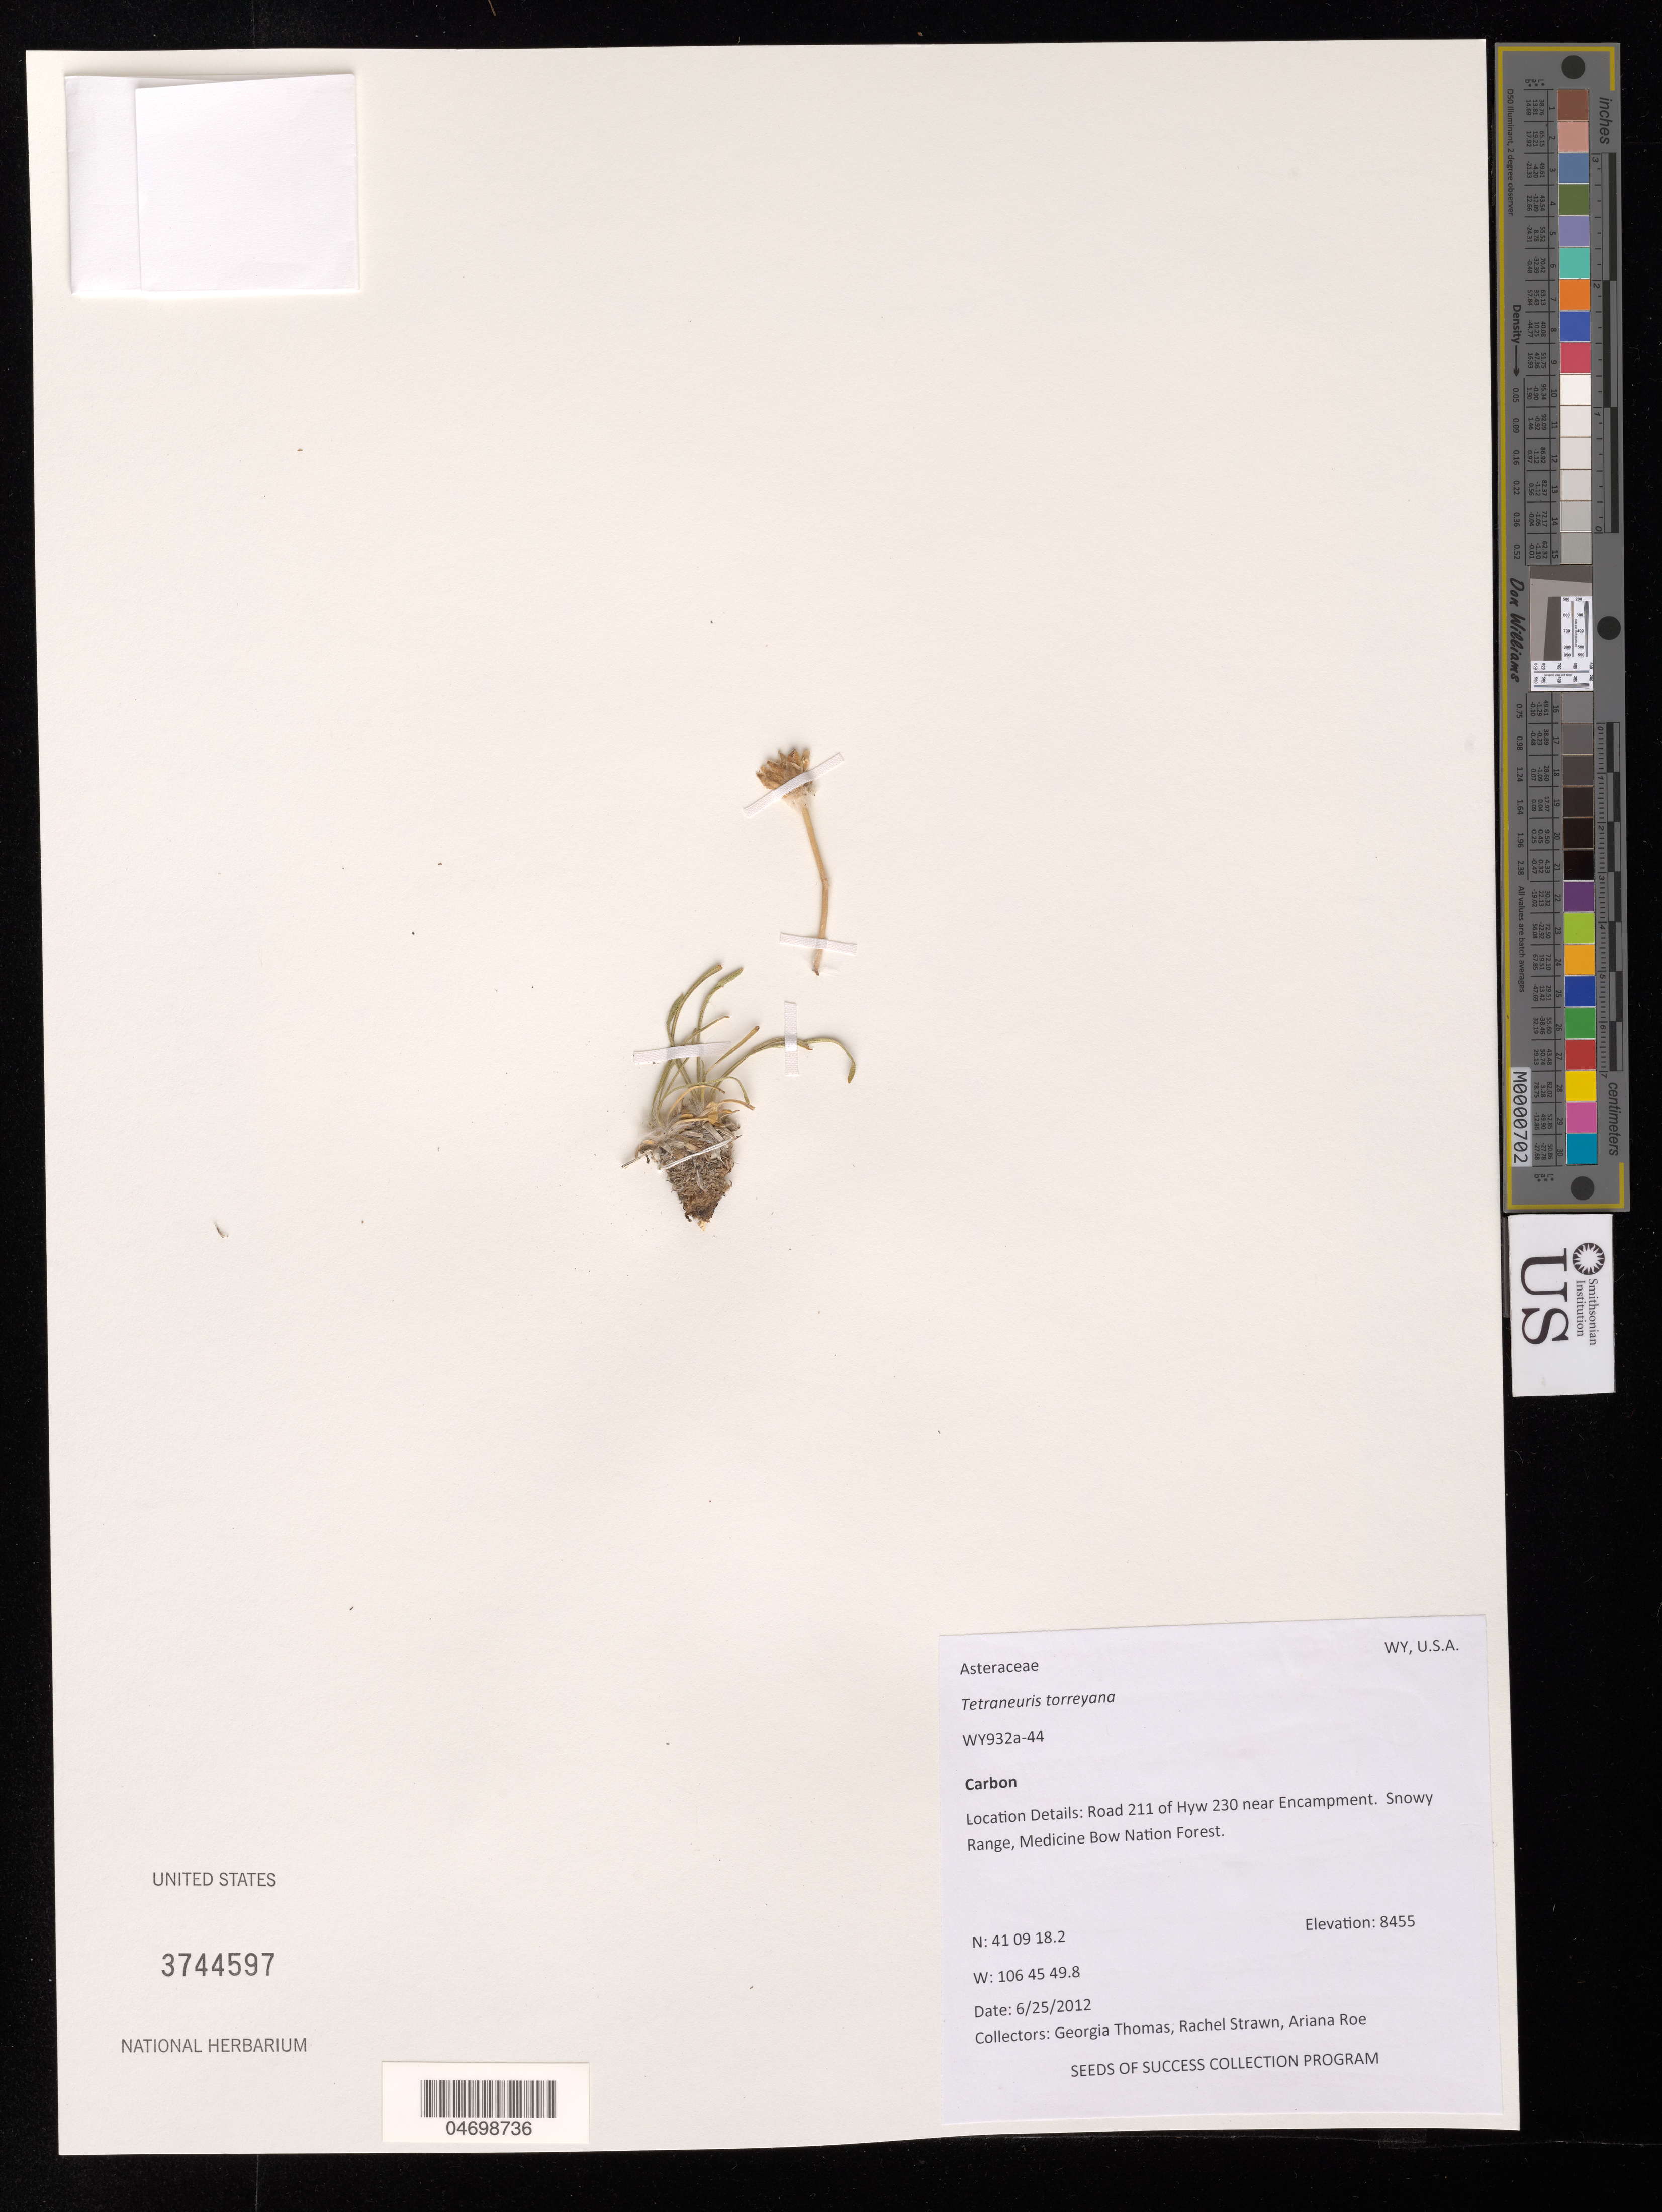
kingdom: Plantae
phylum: Tracheophyta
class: Magnoliopsida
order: Asterales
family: Asteraceae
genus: Tetraneuris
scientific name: Tetraneuris torreyana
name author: (Nutt.) Greene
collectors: G. Thomas, R. Strawn & A. Roe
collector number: WY932A-44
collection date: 2012-06-25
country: United States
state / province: Wyoming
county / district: Carbon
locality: Road 211 of Hwy 230 near Encampment. Snowy Range, Medicine Bow National Forest.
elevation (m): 2577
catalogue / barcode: US 3744597